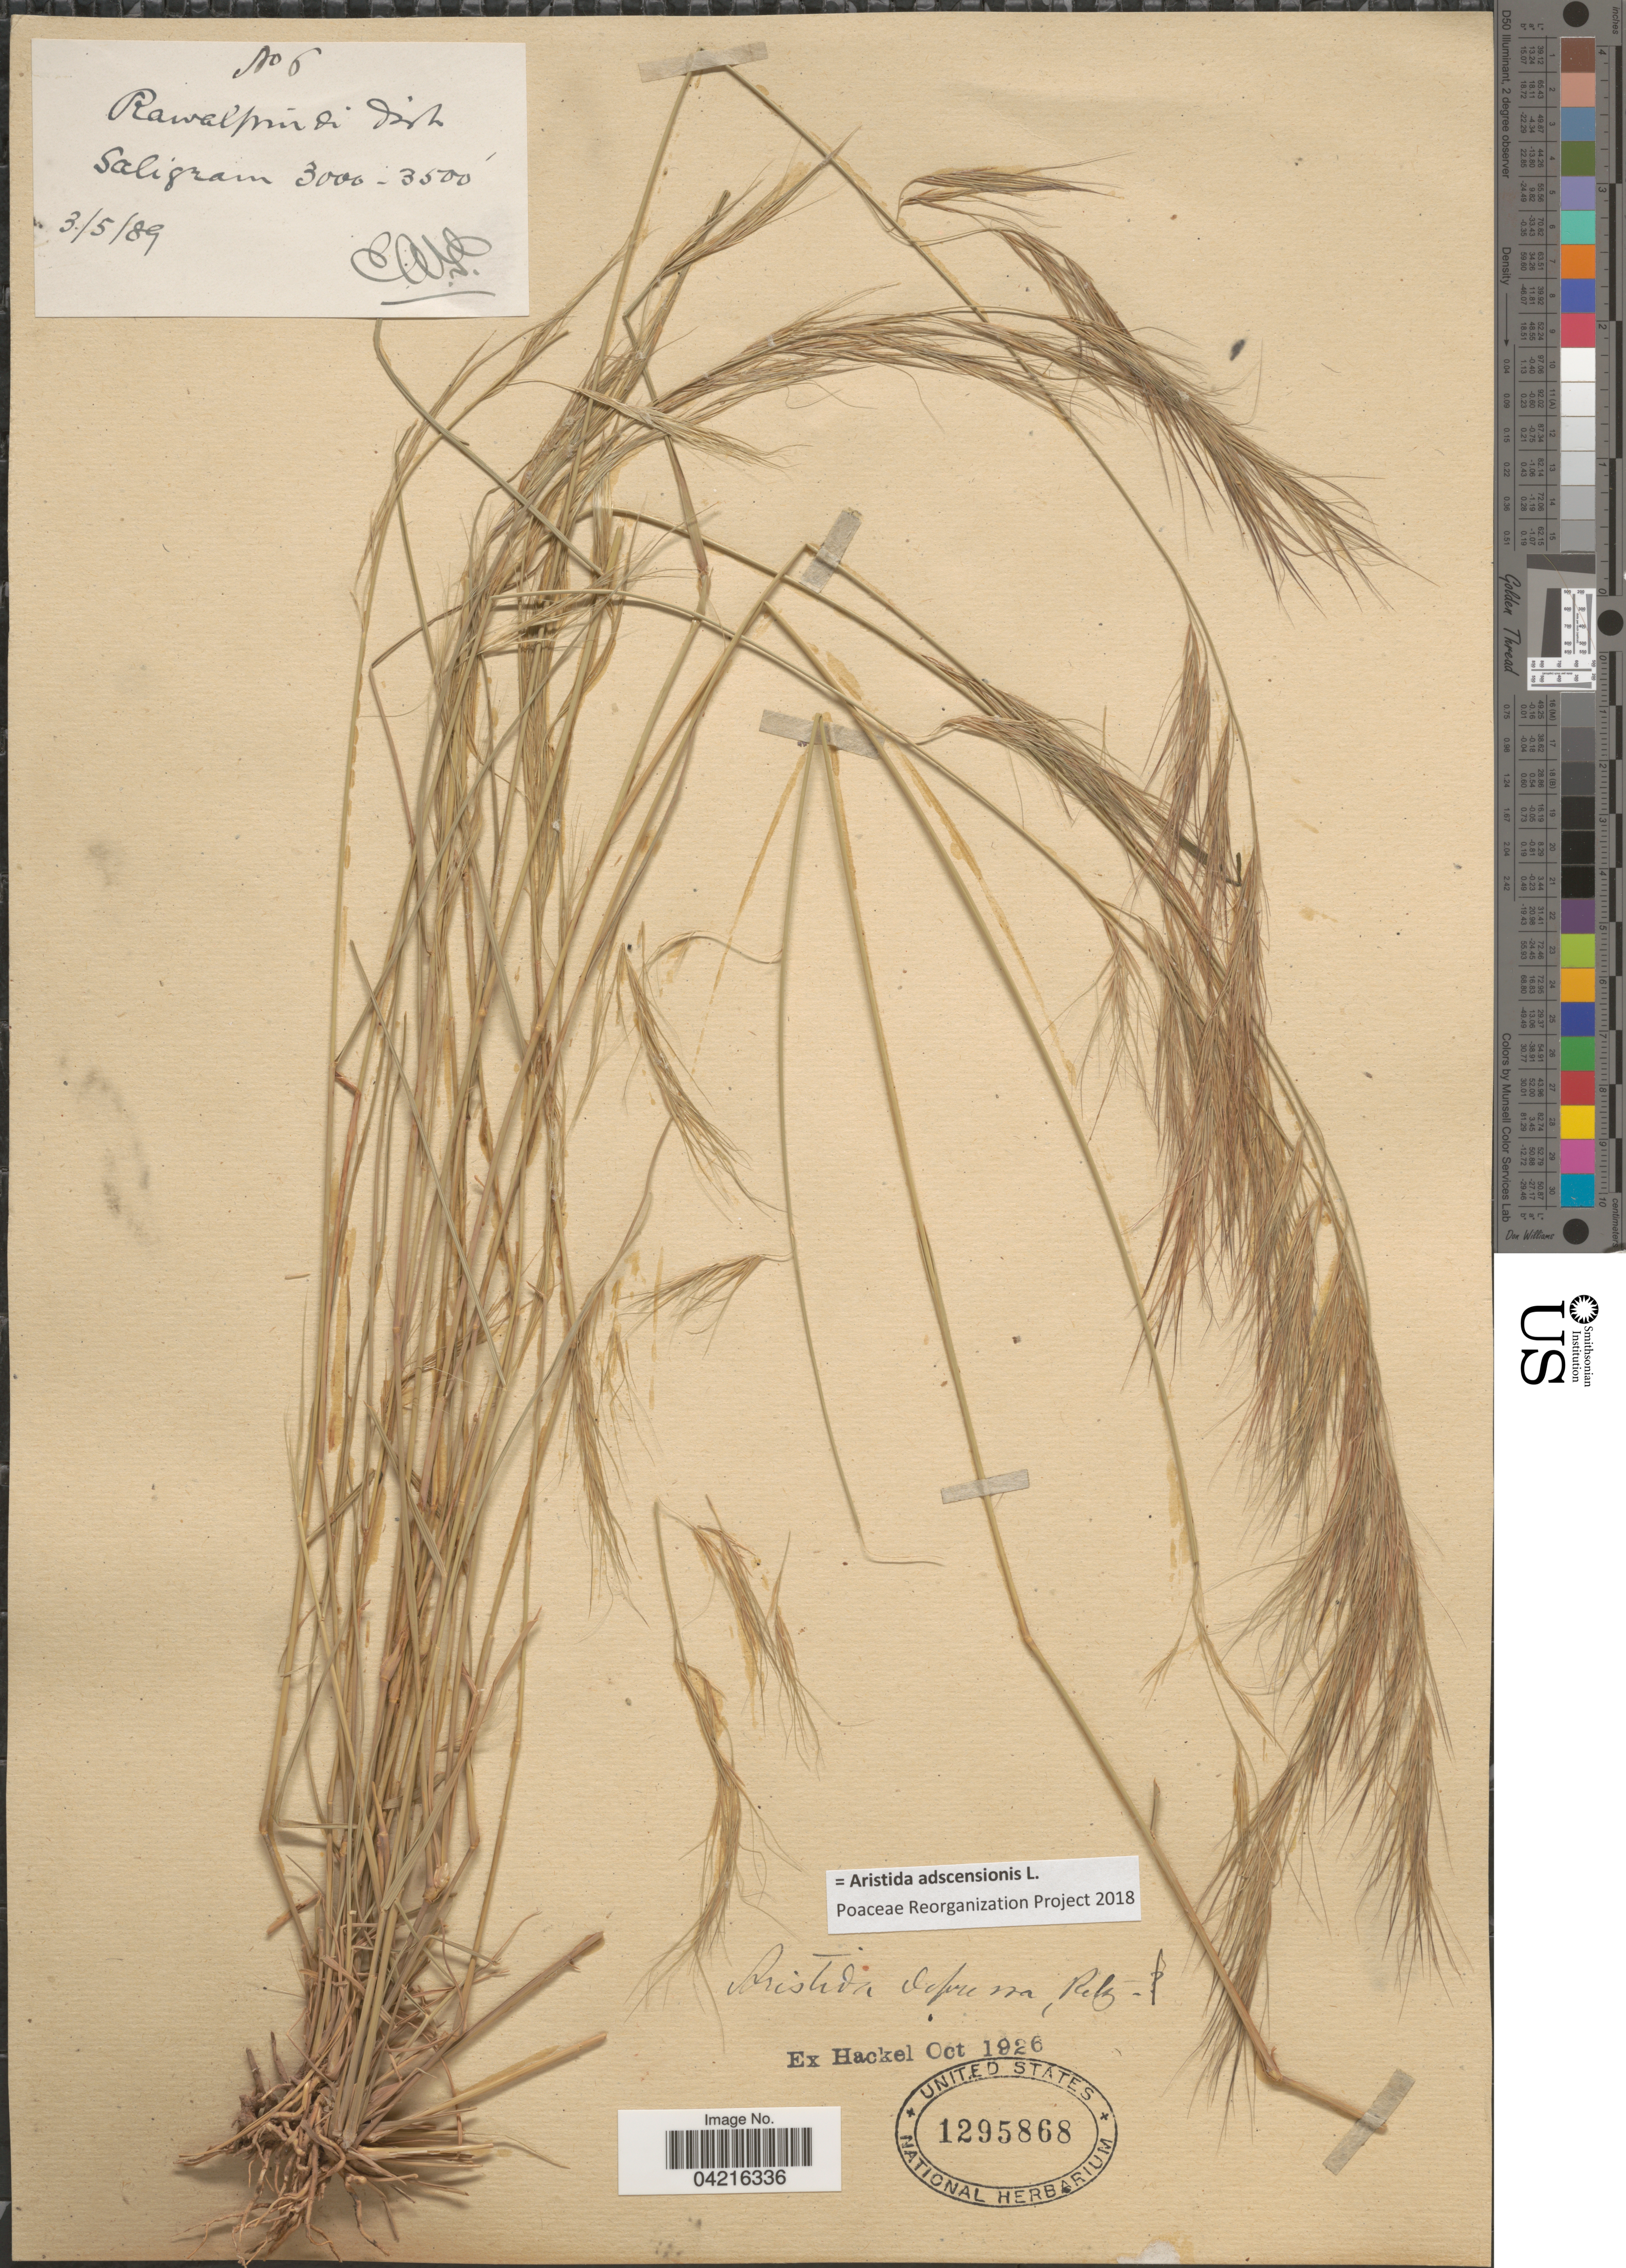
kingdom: Plantae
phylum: Tracheophyta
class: Liliopsida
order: Poales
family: Poaceae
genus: Aristida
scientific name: Aristida adscensionis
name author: L.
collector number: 6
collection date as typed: Transcribed d/m/y: 3/5/89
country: Pakistan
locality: Rawalpindi distr. Saligram.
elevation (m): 914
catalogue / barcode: US 1295868